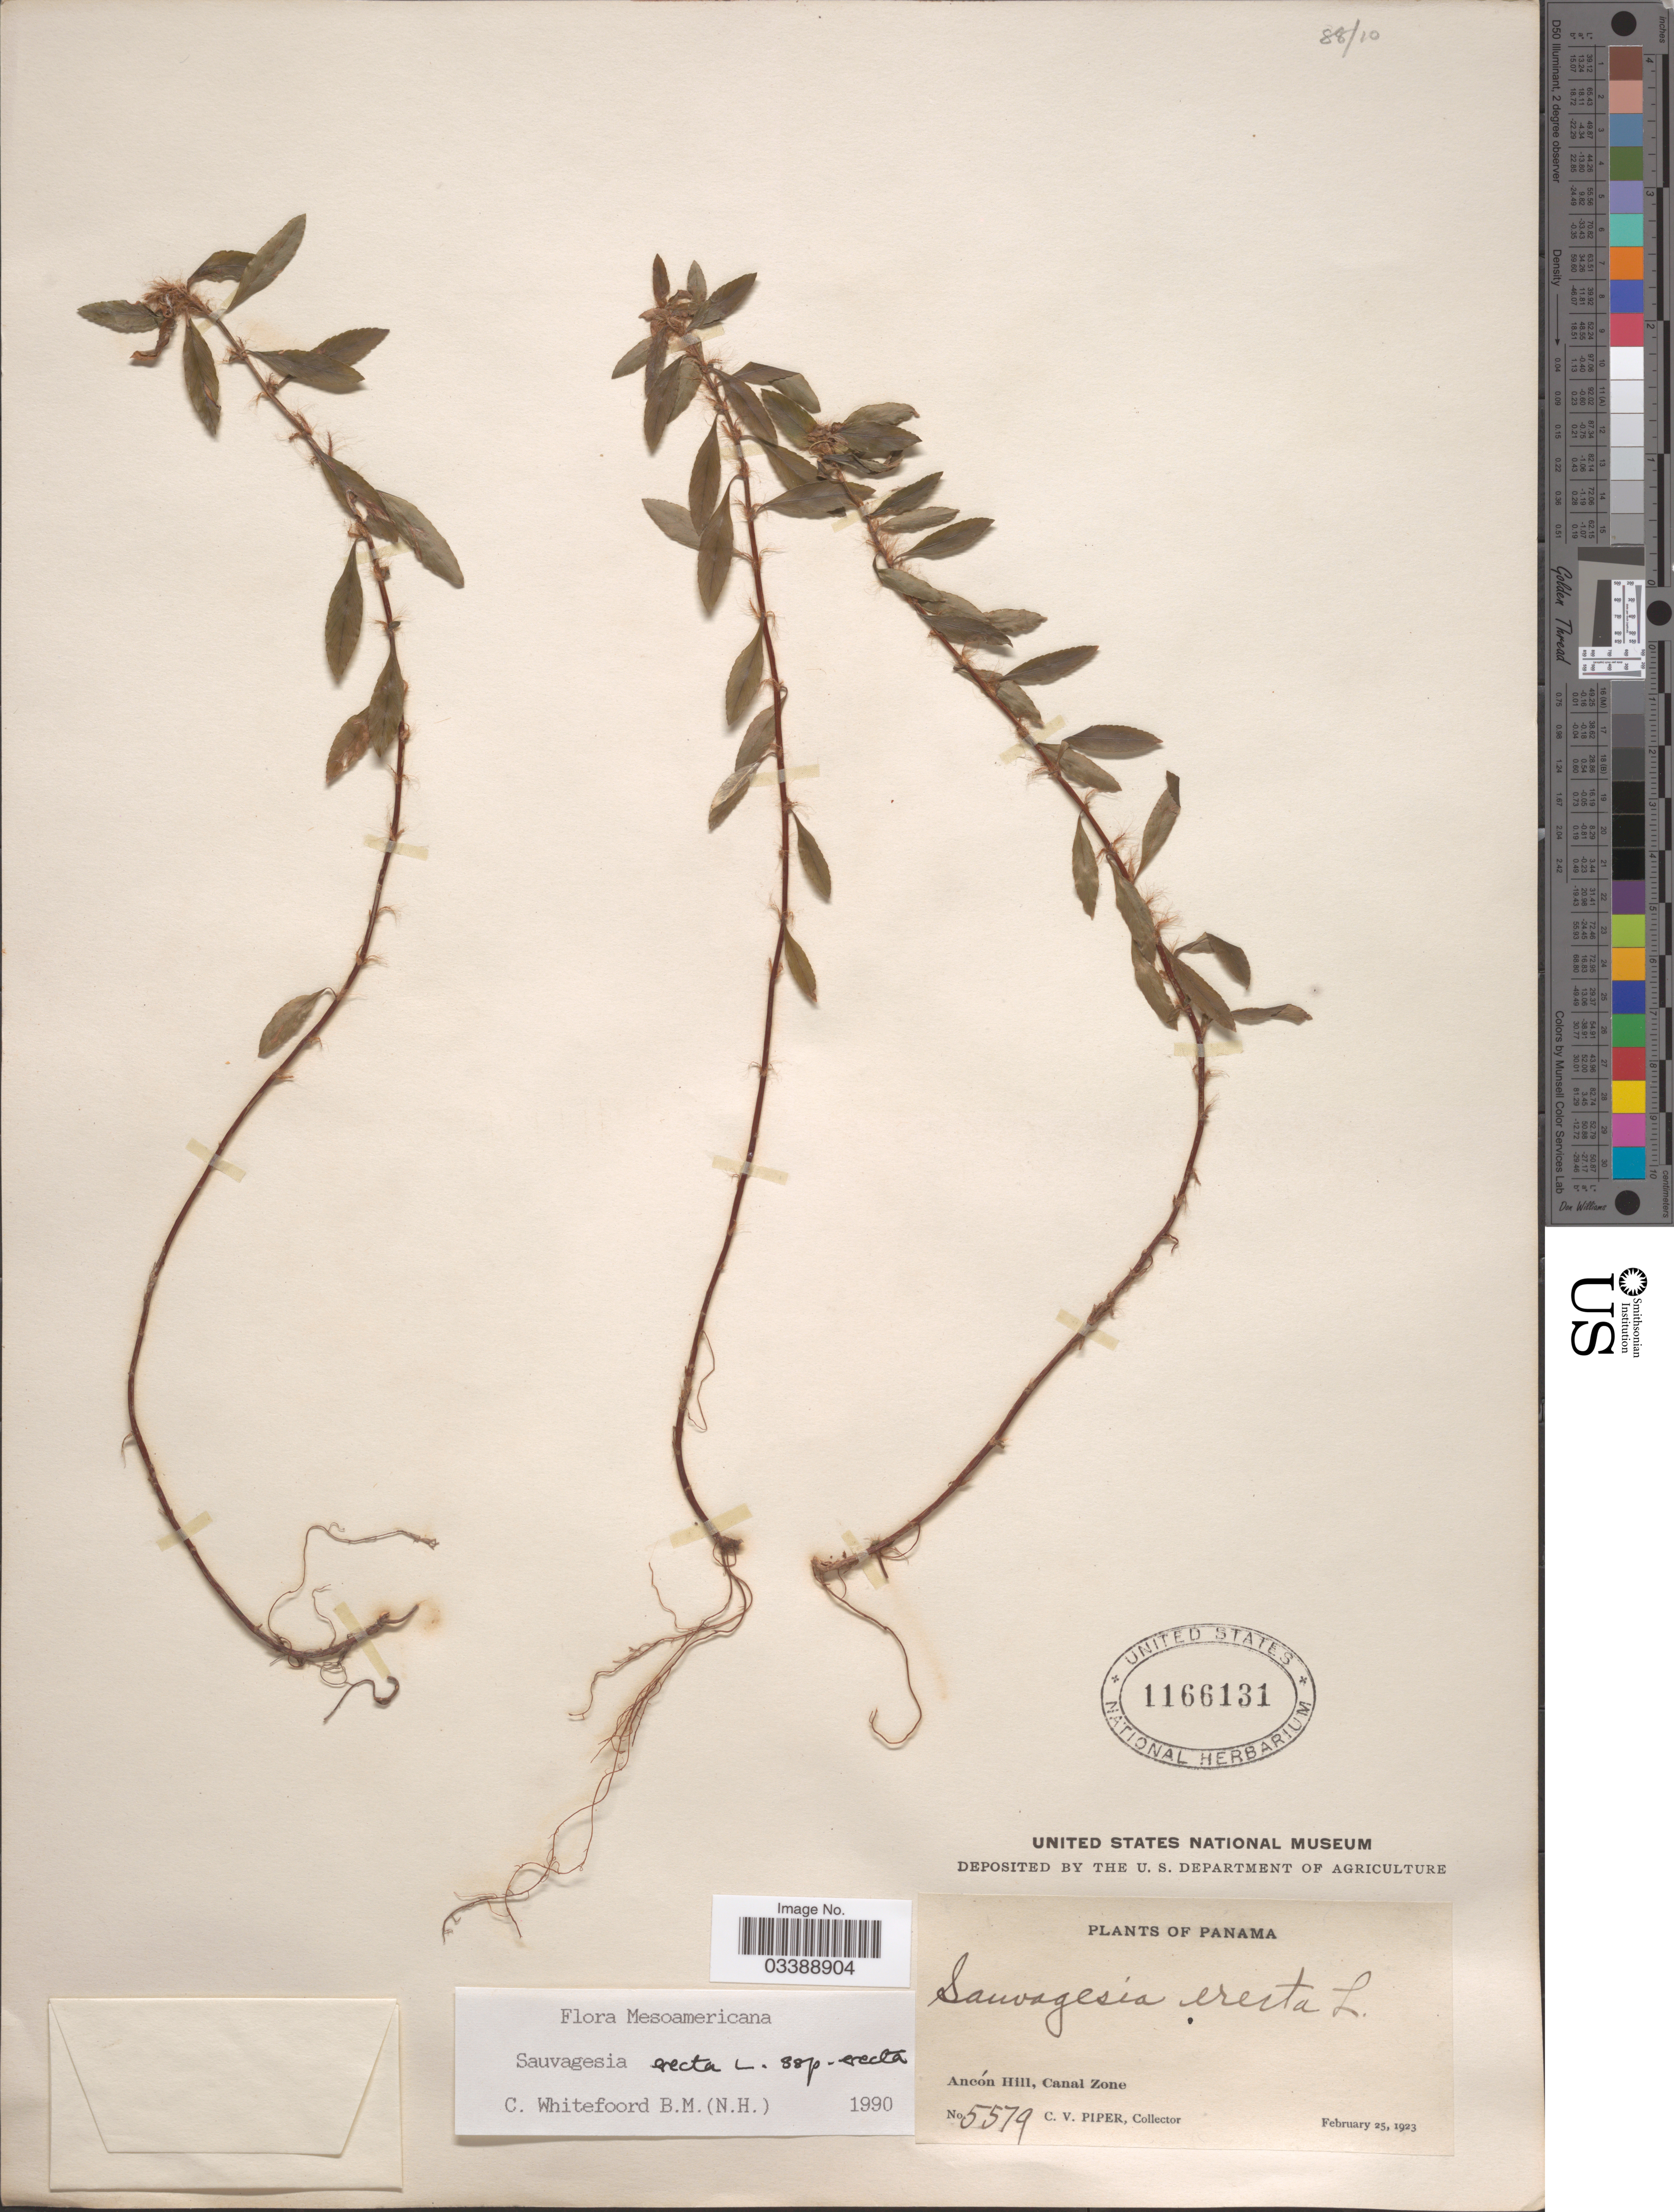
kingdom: Plantae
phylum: Tracheophyta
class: Magnoliopsida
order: Malpighiales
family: Ochnaceae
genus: Sauvagesia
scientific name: Sauvagesia erecta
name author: L.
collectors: C. V. Piper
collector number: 5579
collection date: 1923-02-25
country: Panama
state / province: Colón / Panamá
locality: Ancón Hill, Canal Zone.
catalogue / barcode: US 1166131